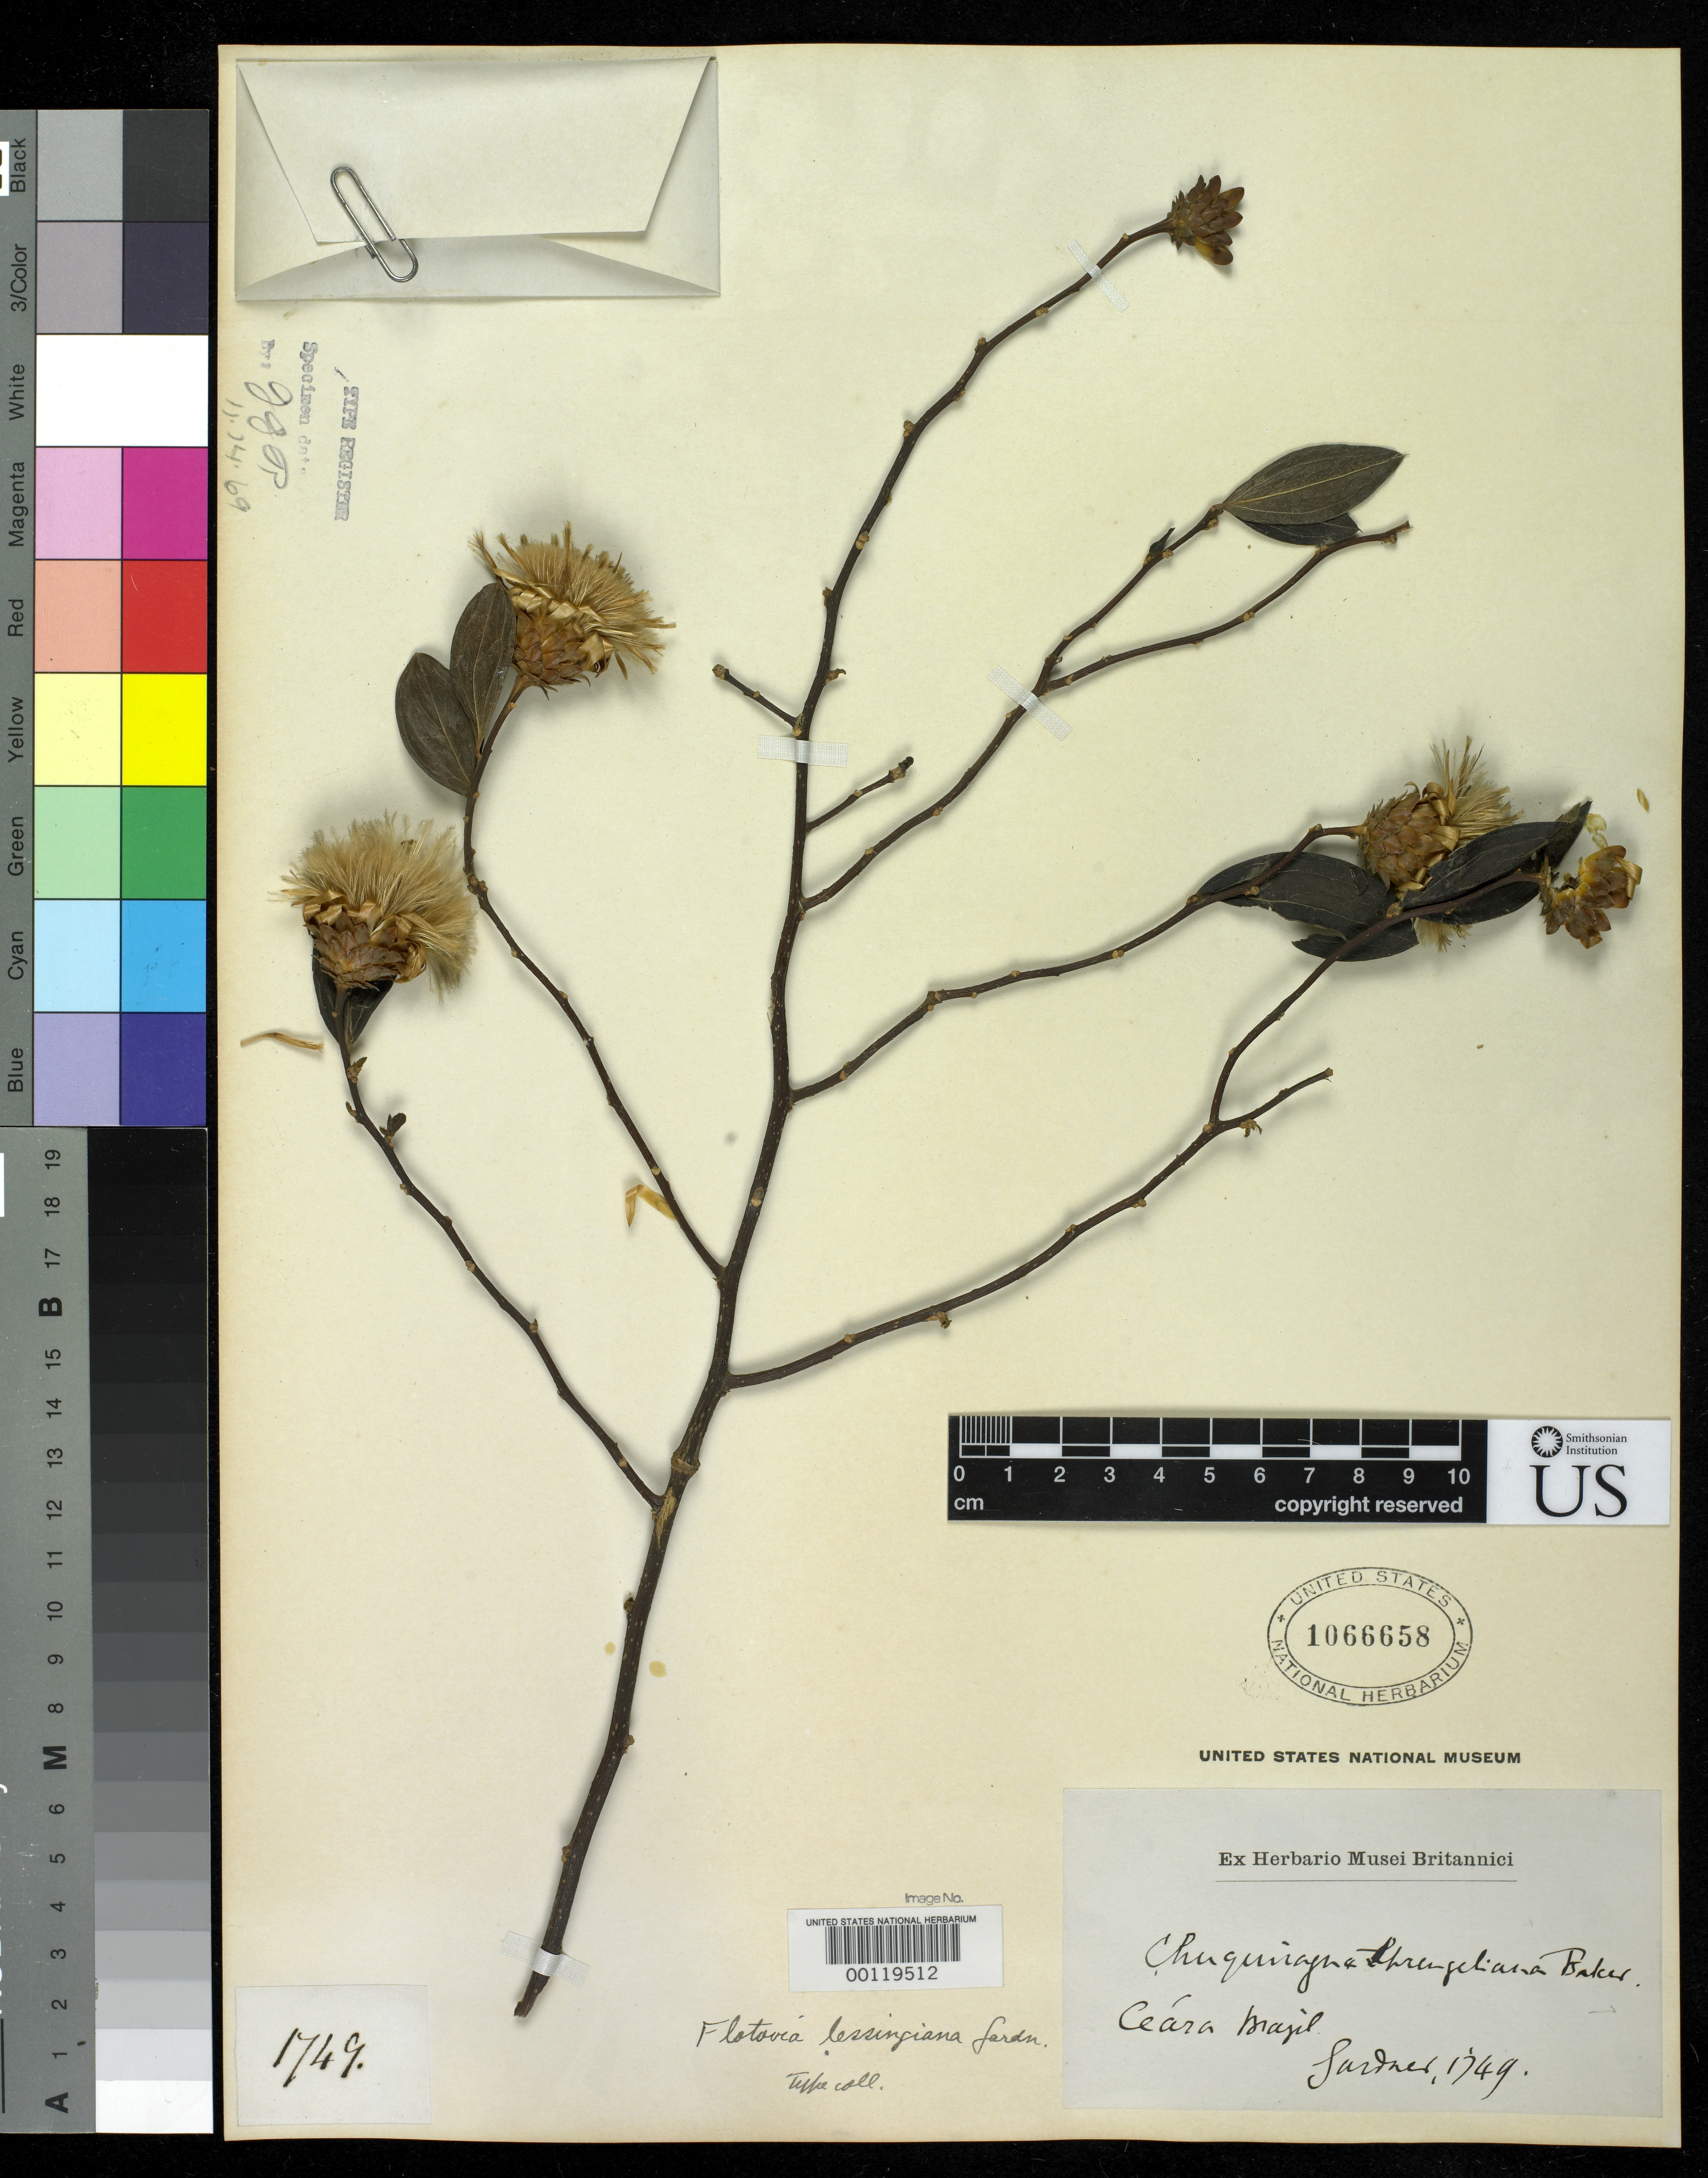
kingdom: Plantae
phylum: Tracheophyta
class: Magnoliopsida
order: Asterales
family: Asteraceae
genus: Flotovia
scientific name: Flotovia lessingiana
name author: Gardner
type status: Isotype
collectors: G. Gardner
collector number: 1749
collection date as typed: Nov 1838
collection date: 1838-11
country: Brazil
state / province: Ceará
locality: Sierra de Araripe.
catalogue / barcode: US 1066658